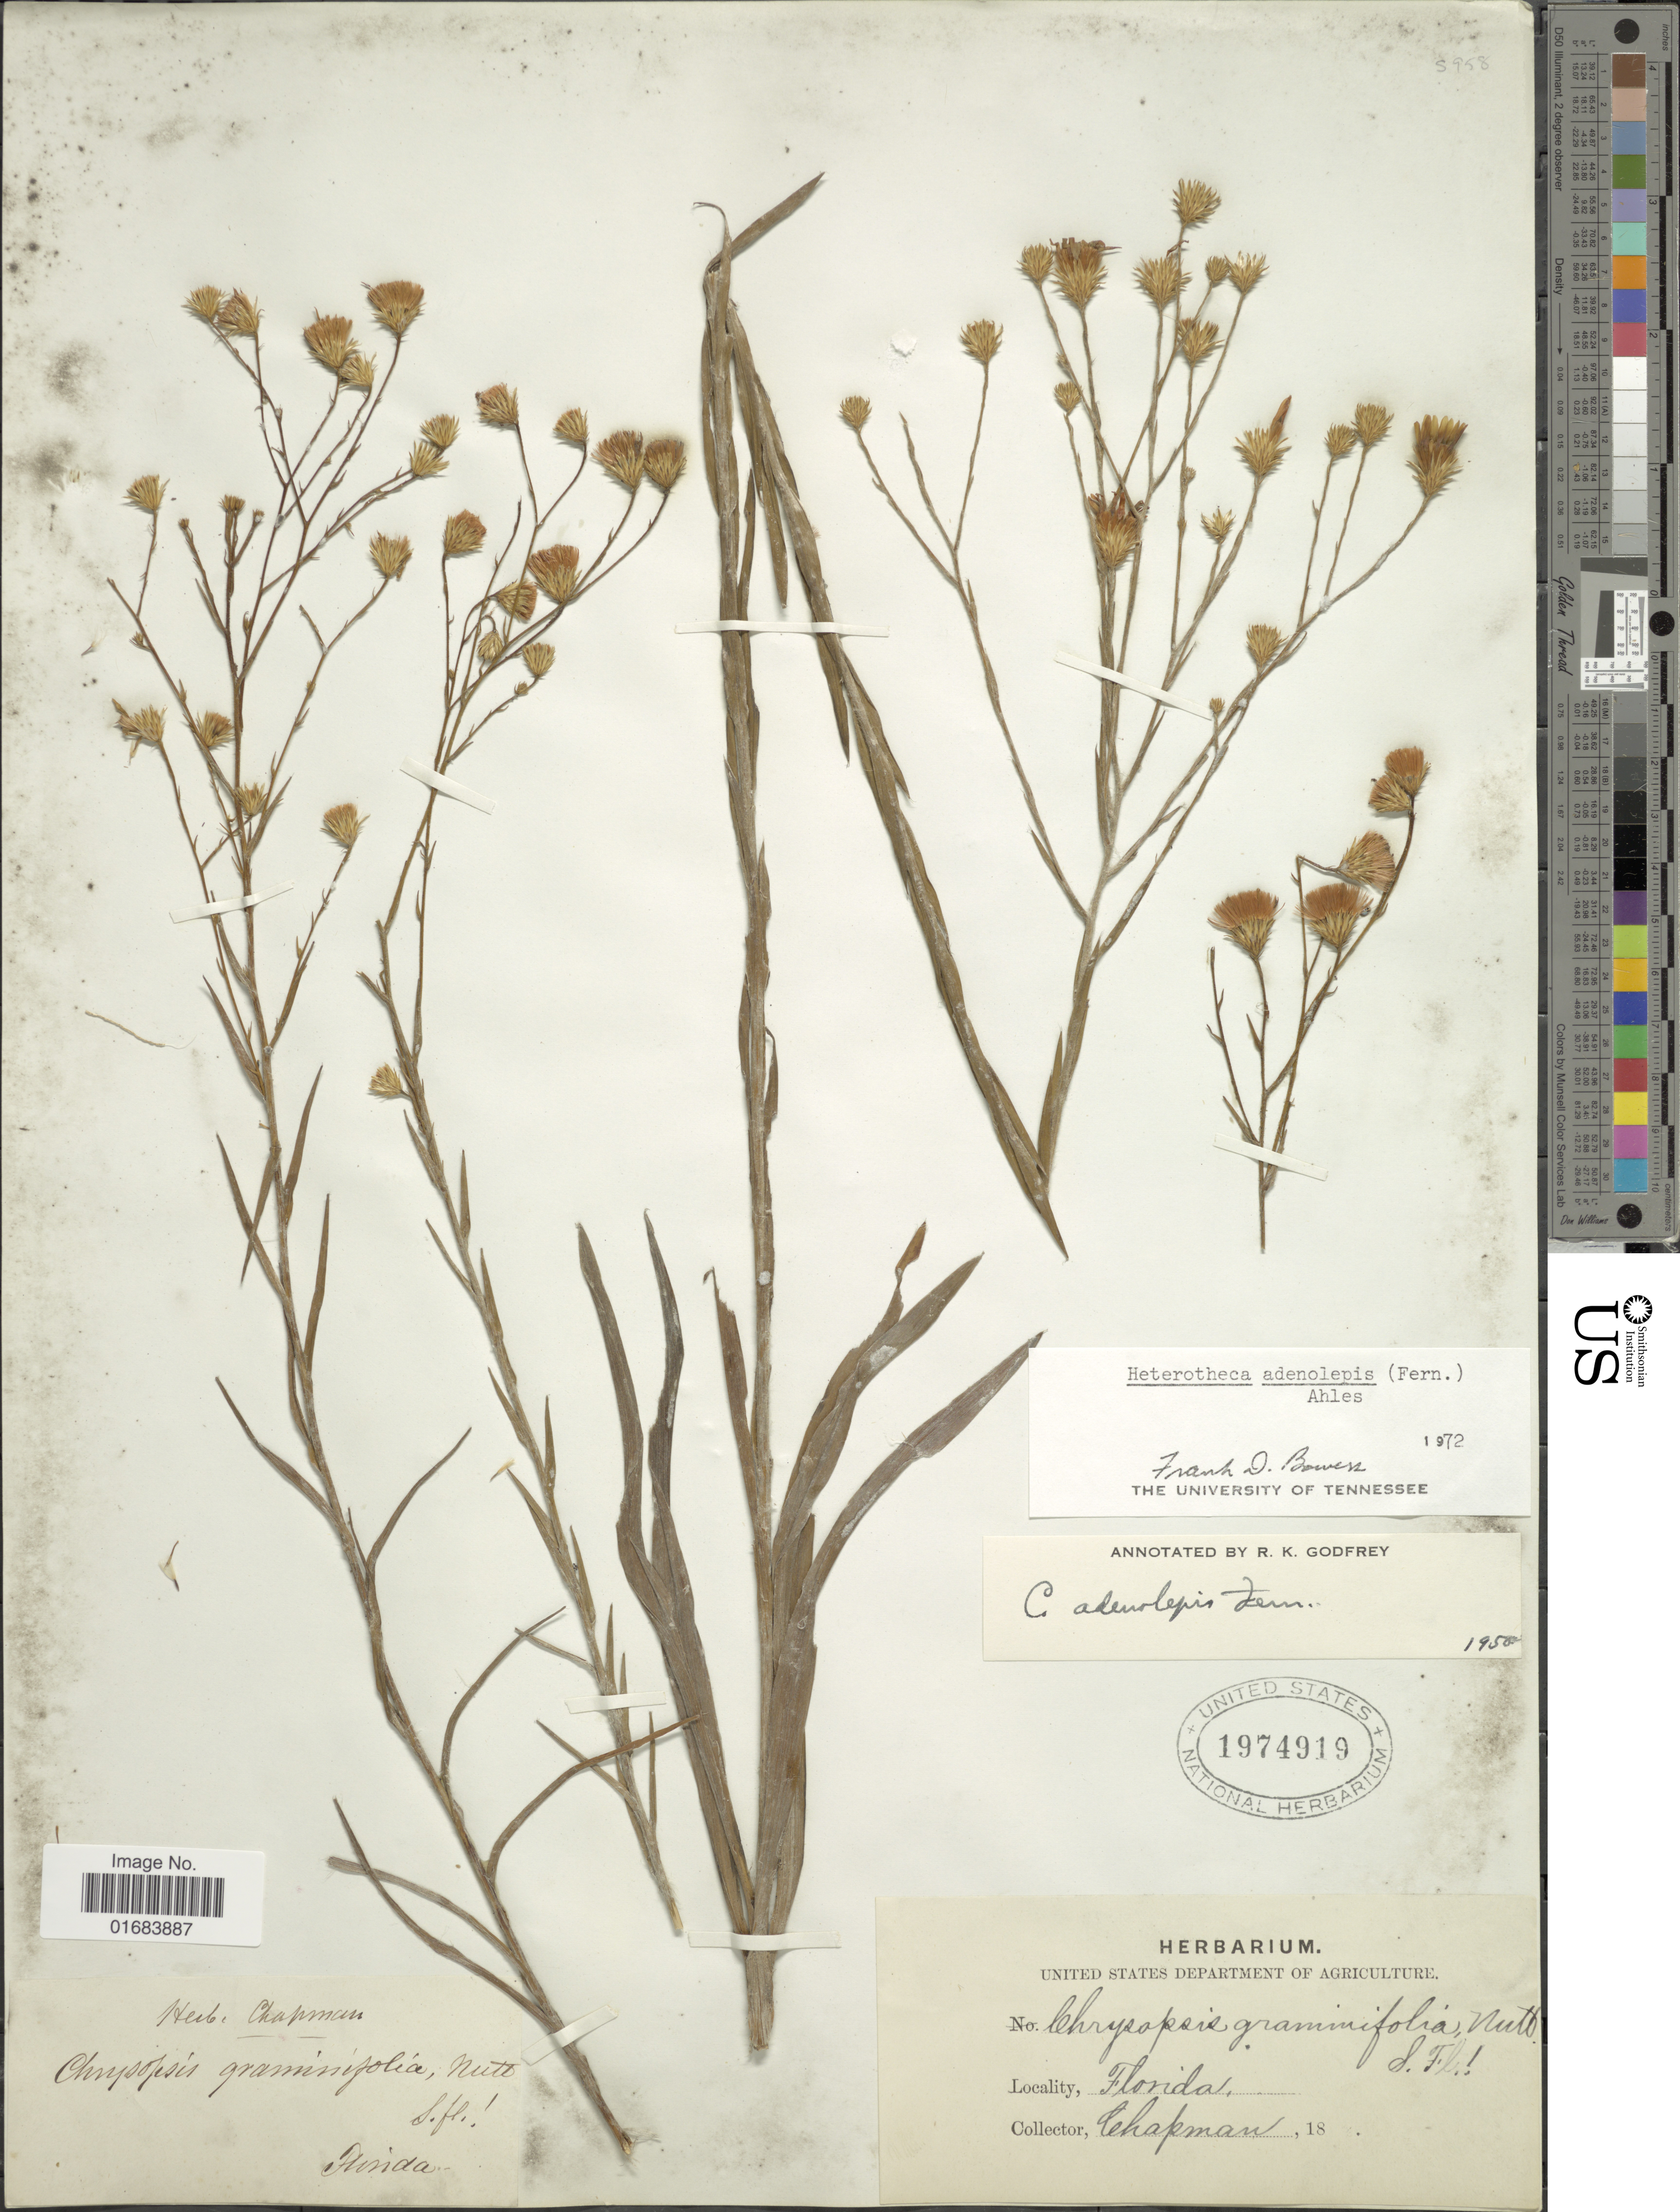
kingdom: Plantae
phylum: Tracheophyta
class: Magnoliopsida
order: Asterales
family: Asteraceae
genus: Pityopsis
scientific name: Pityopsis adenolepis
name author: (Fernald) Semple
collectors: A. Chapman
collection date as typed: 18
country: United States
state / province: Florida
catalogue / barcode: US 1974919